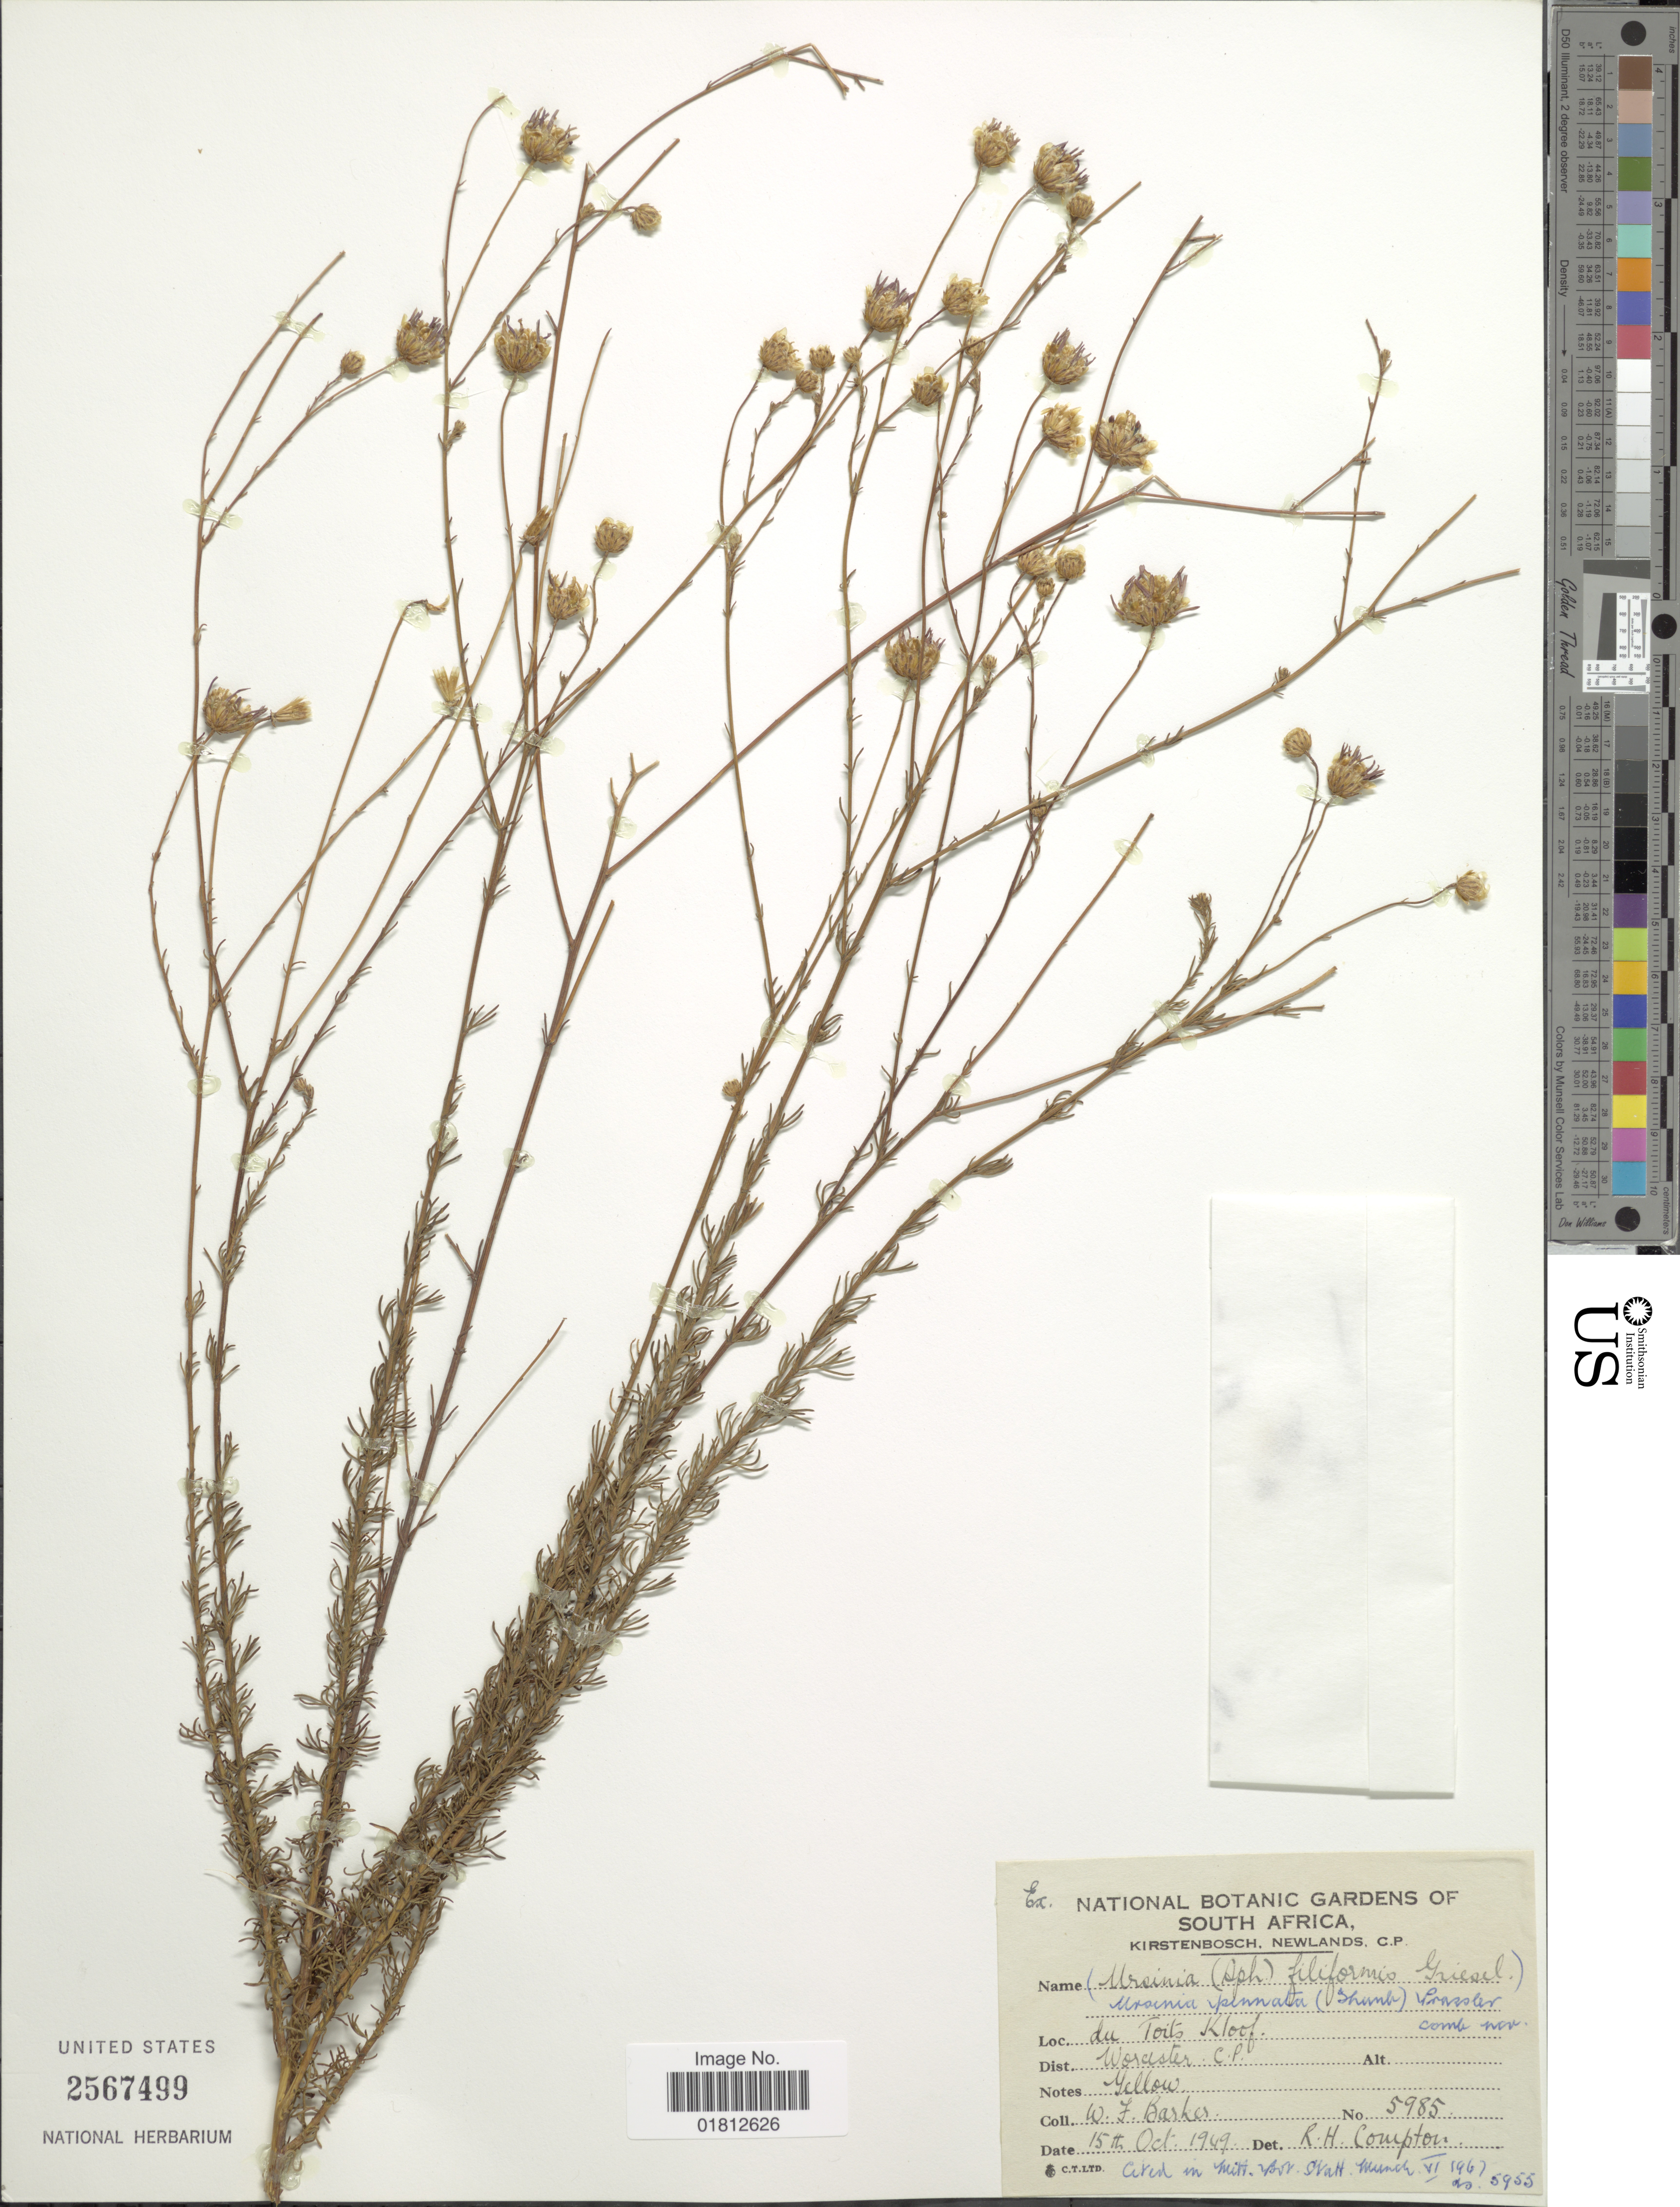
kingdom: Plantae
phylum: Tracheophyta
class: Magnoliopsida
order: Asterales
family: Asteraceae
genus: Ursinia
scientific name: Ursinia pilifera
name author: (P.J. Bergius) Poir.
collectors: W. F. Barker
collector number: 5985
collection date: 1949-10-15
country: South Africa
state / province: Western Cape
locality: Du Toits Kloof, Dist. Worcester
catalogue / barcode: US 2567499